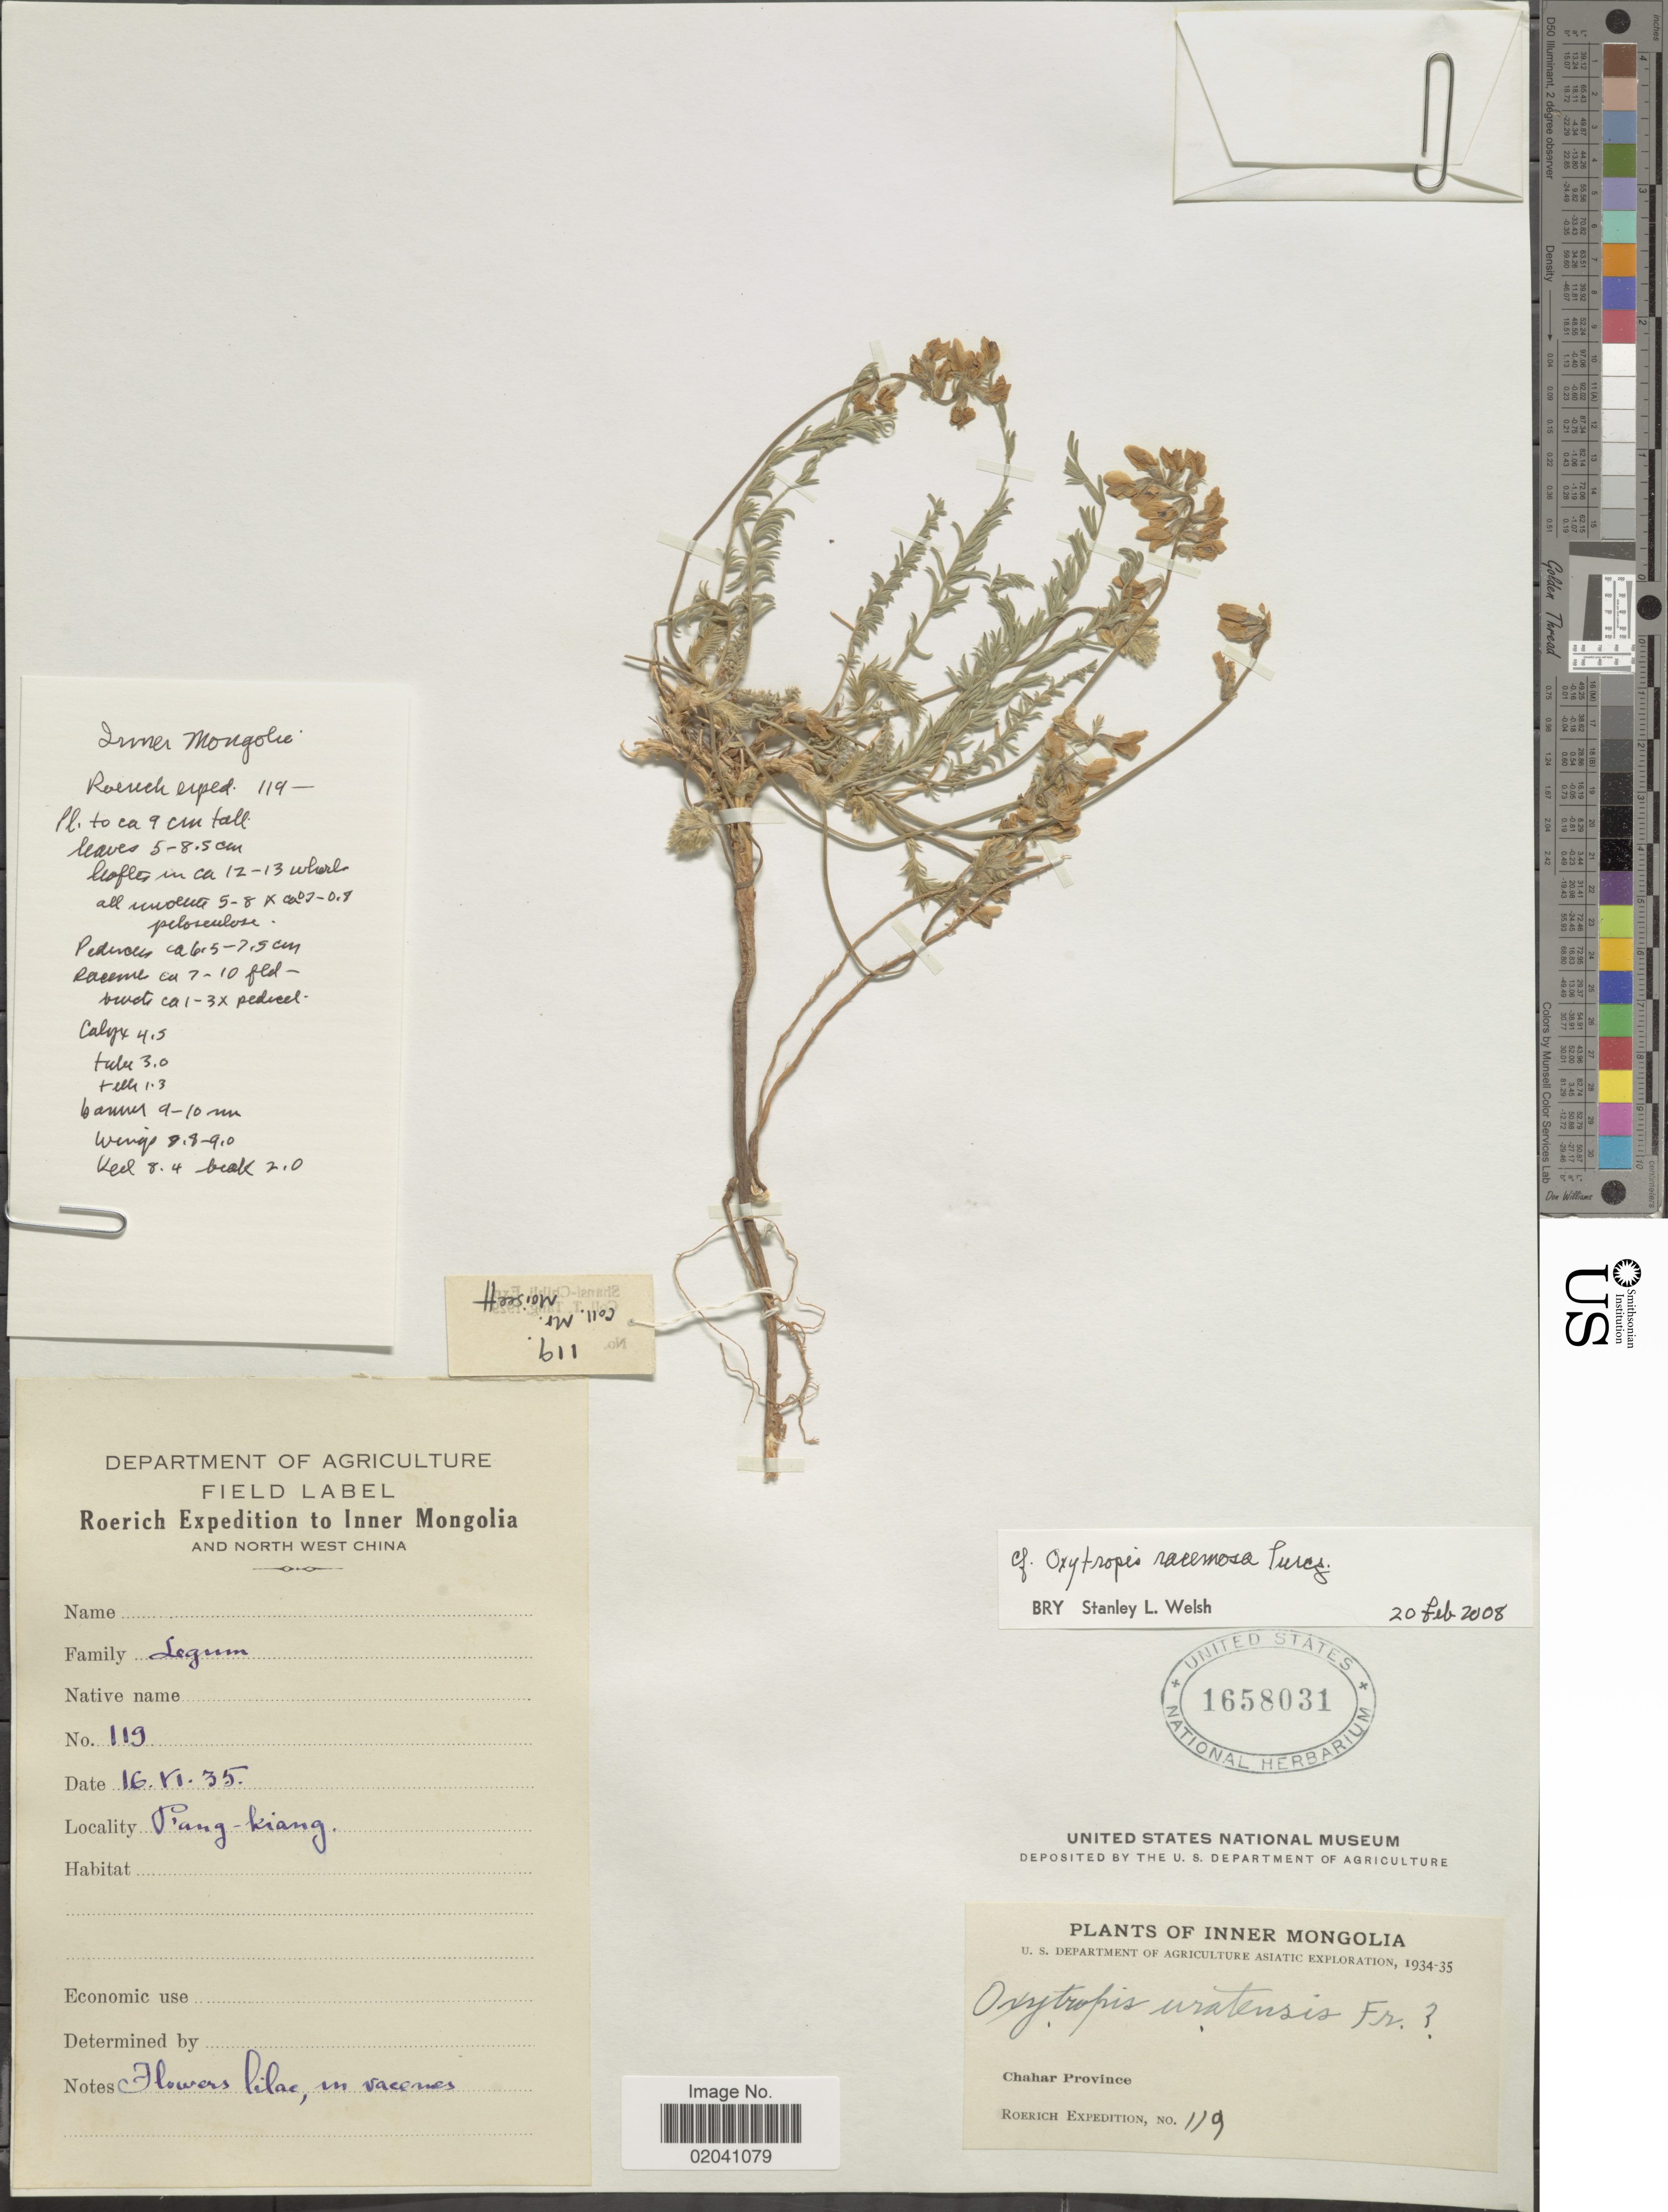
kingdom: Plantae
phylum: Tracheophyta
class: Magnoliopsida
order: Fabales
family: Fabaceae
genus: Oxytropis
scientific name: Oxytropis racemosa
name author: Turcz.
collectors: Roerich Expedition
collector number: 119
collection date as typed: Transcribed d/m/y: 16/6/35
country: China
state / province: Nei Monggol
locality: Inner Mongolia, Chahar Province, Pang-kiang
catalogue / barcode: US 1658031